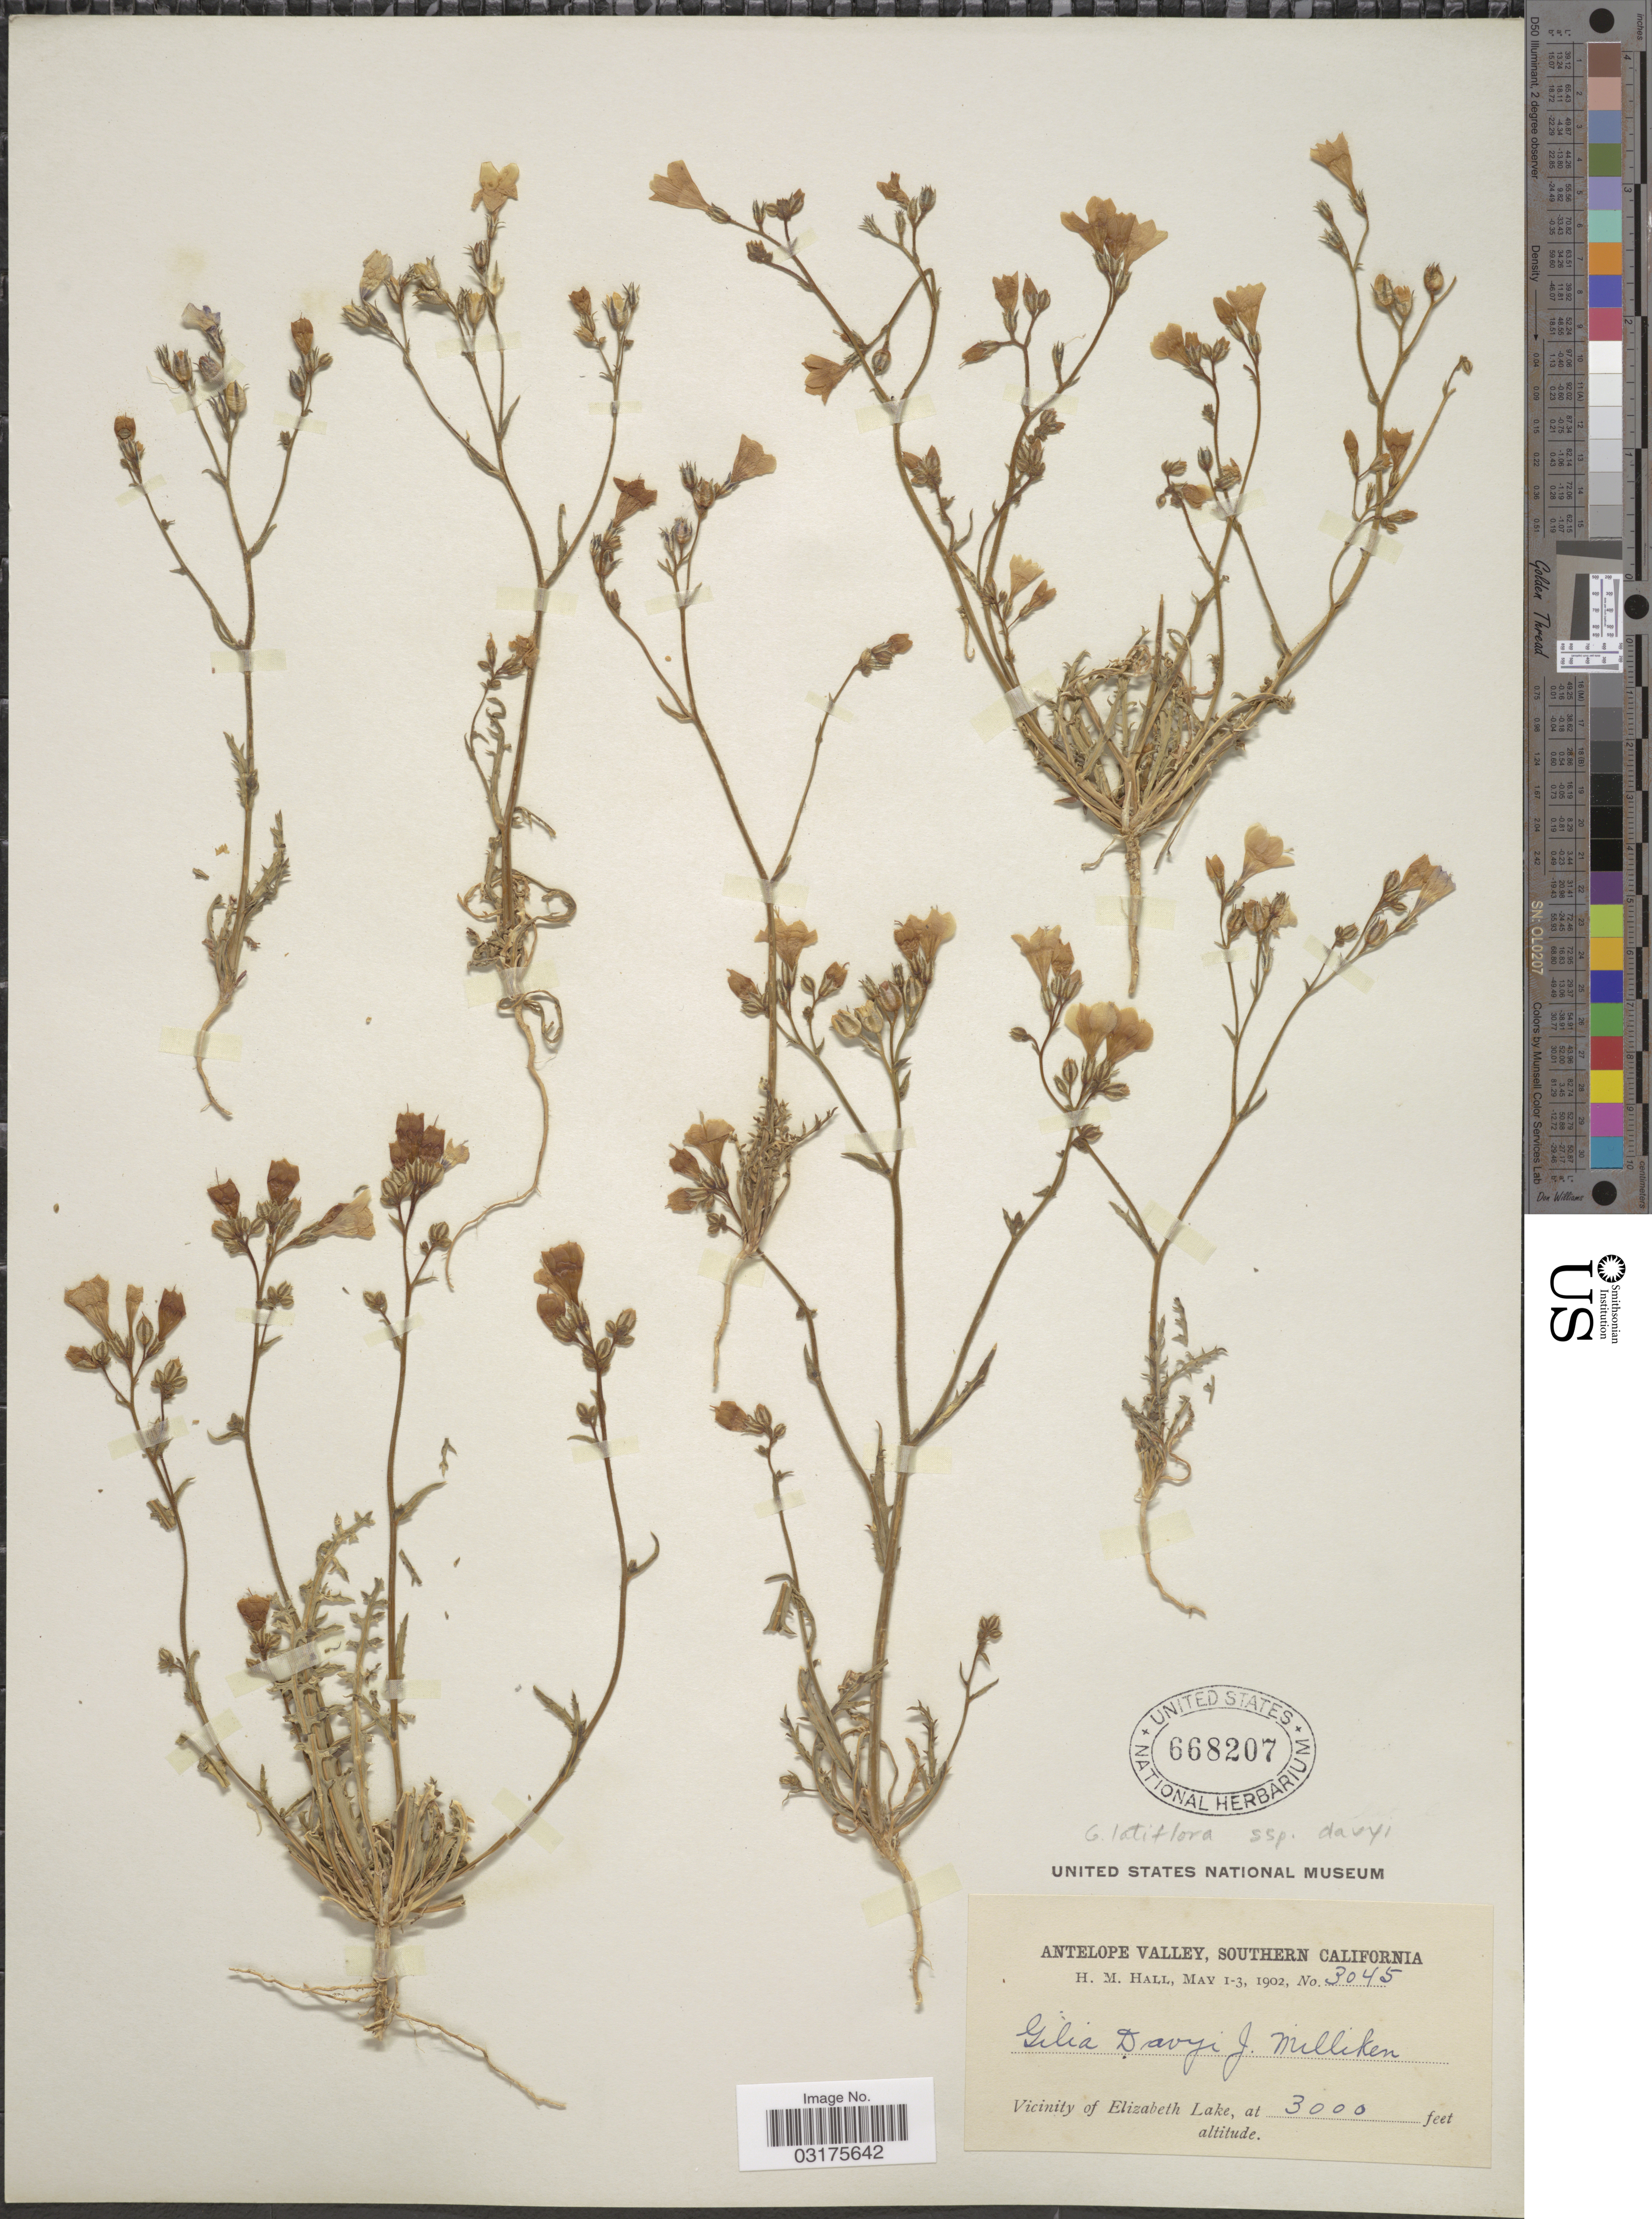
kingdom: Plantae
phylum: Tracheophyta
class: Magnoliopsida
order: Ericales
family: Polemoniaceae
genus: Gilia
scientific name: Gilia latiflora subsp. davyi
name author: (Milliken) A.D. Grant & V.E. Grant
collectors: H. M. Hall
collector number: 3045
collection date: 1902-05-01/1902-05-03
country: United States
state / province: California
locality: Antelope Valley, Southern California, Vicinity of Elizabeth Lake.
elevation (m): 914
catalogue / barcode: US 668207